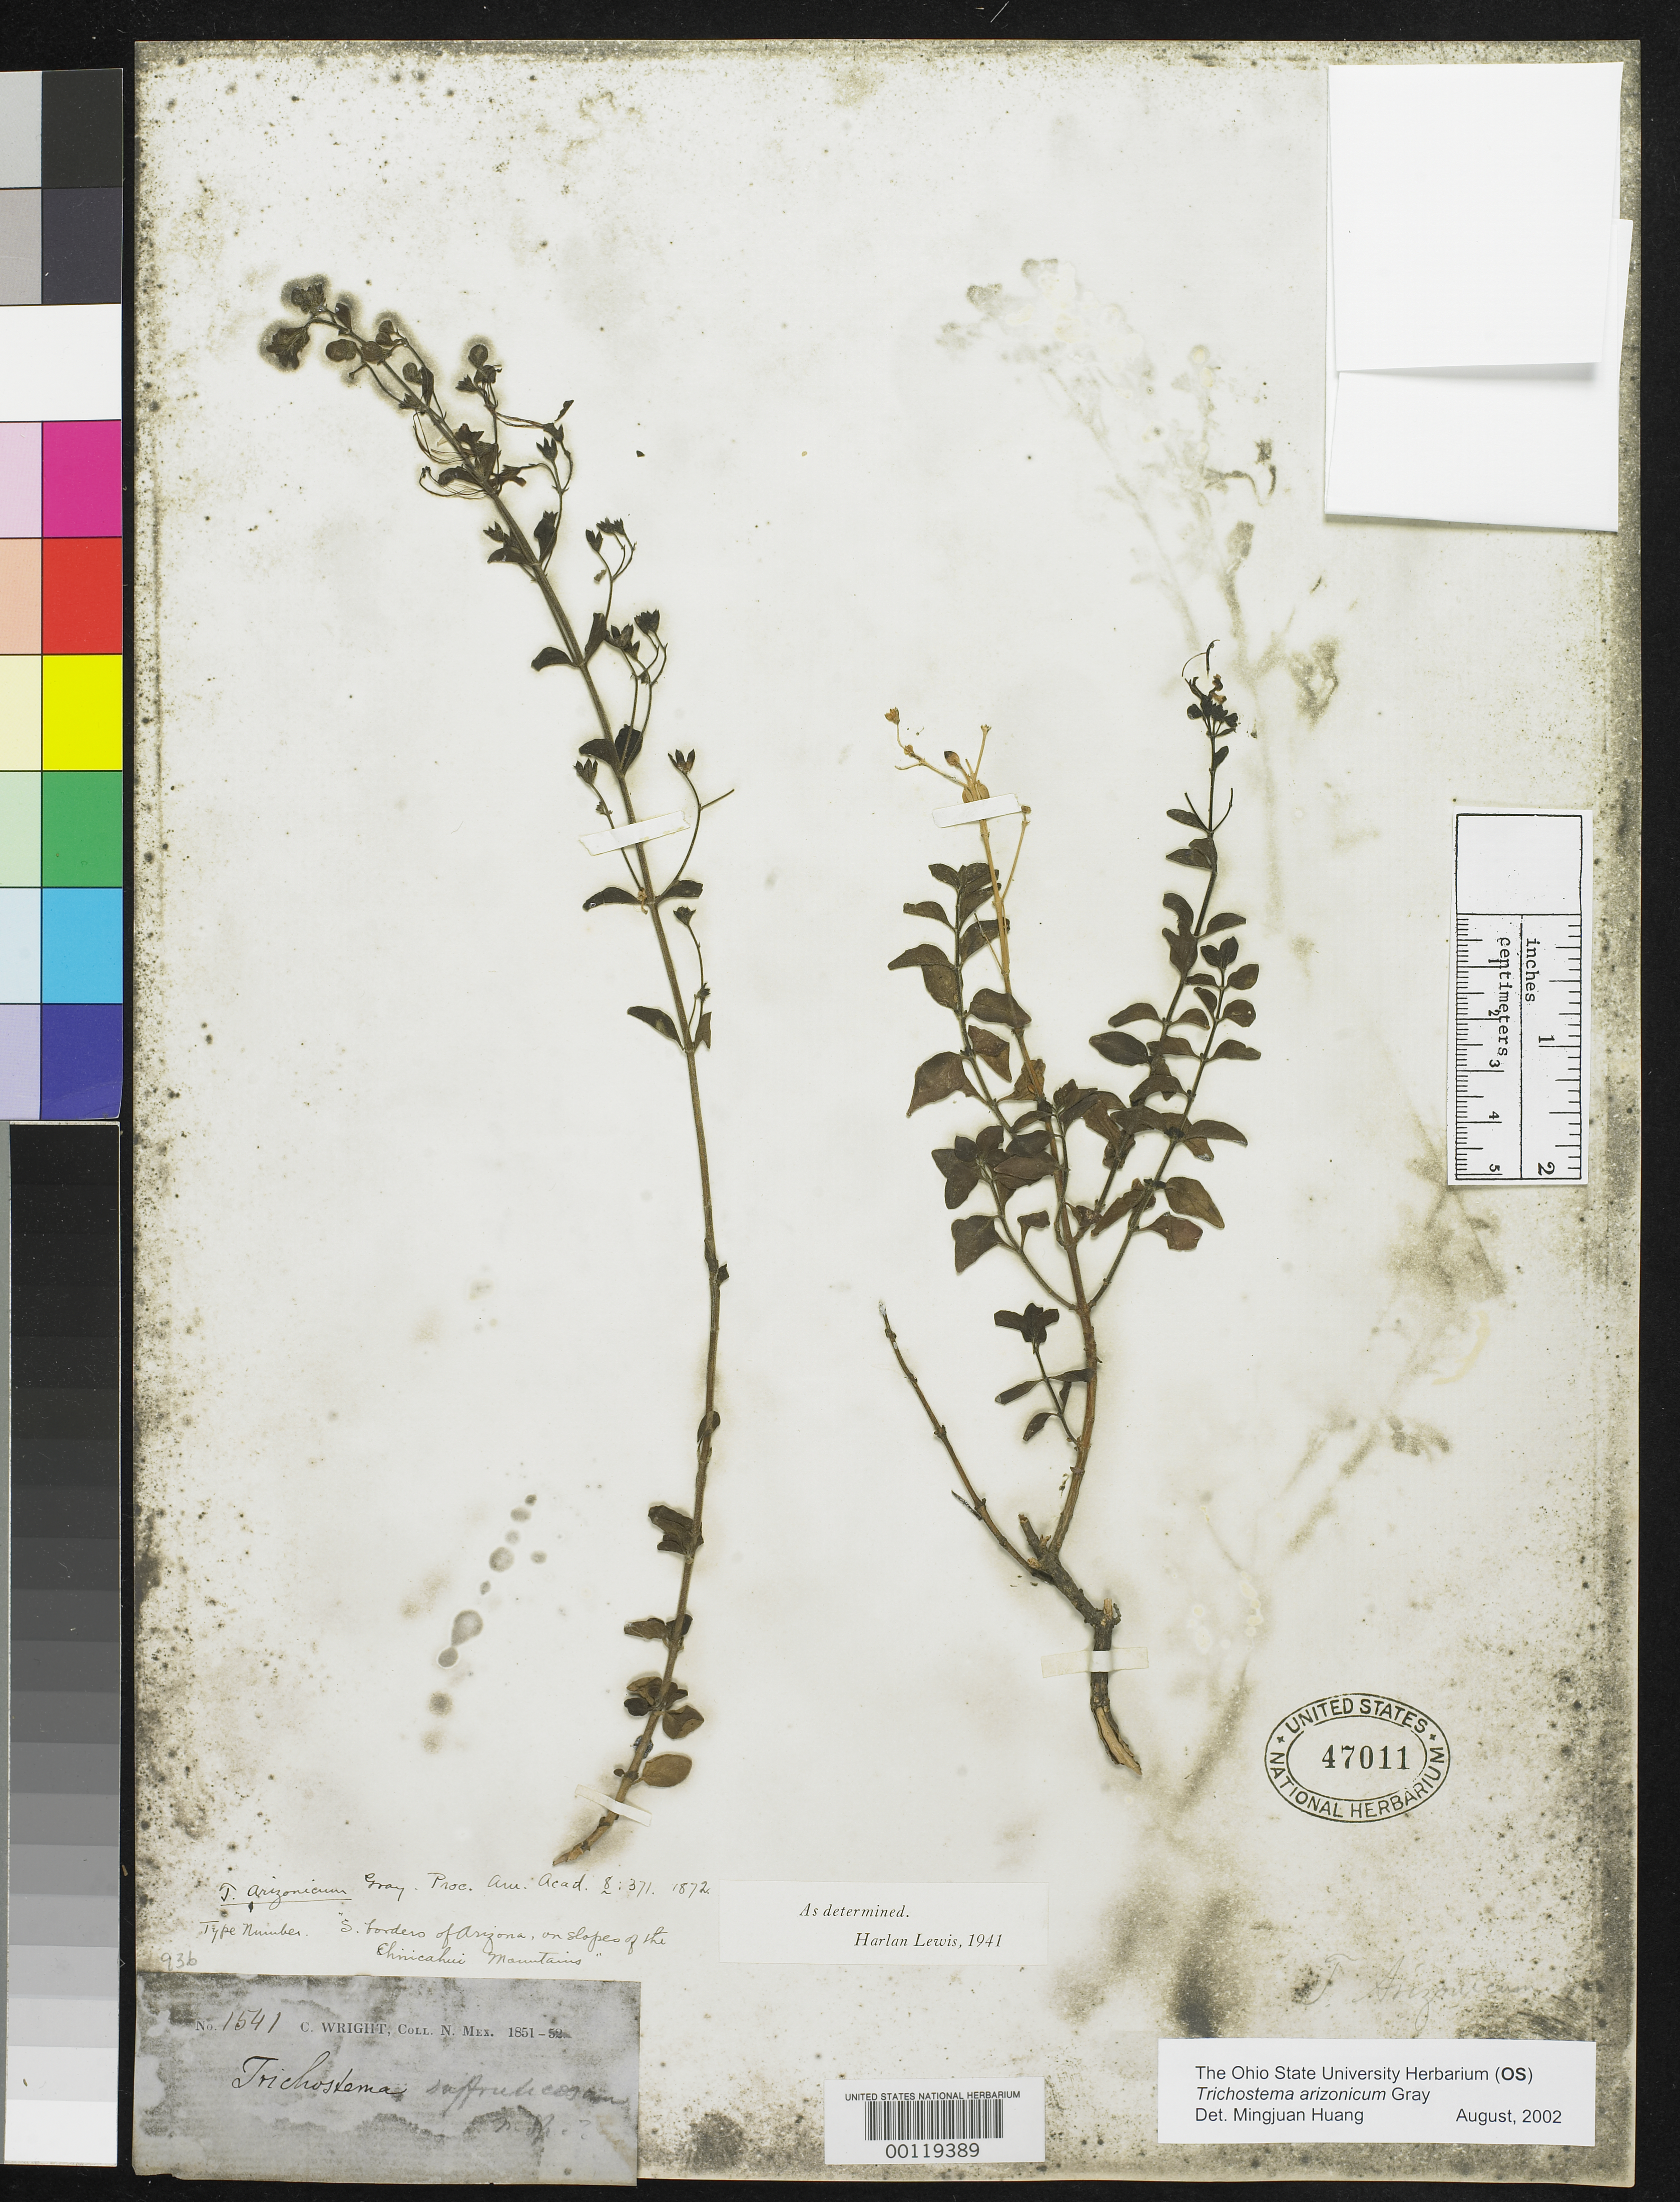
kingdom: Plantae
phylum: Tracheophyta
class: Magnoliopsida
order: Lamiales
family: Lamiaceae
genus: Trichostema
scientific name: Trichostema arizonicum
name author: A. Gray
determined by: Huang, Mingjuan, (OS), Ohio State University Herbarium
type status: Isotype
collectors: C. Wright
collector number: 1541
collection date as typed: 1851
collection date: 1851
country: Mexico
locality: E of Monserrat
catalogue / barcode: US 47011